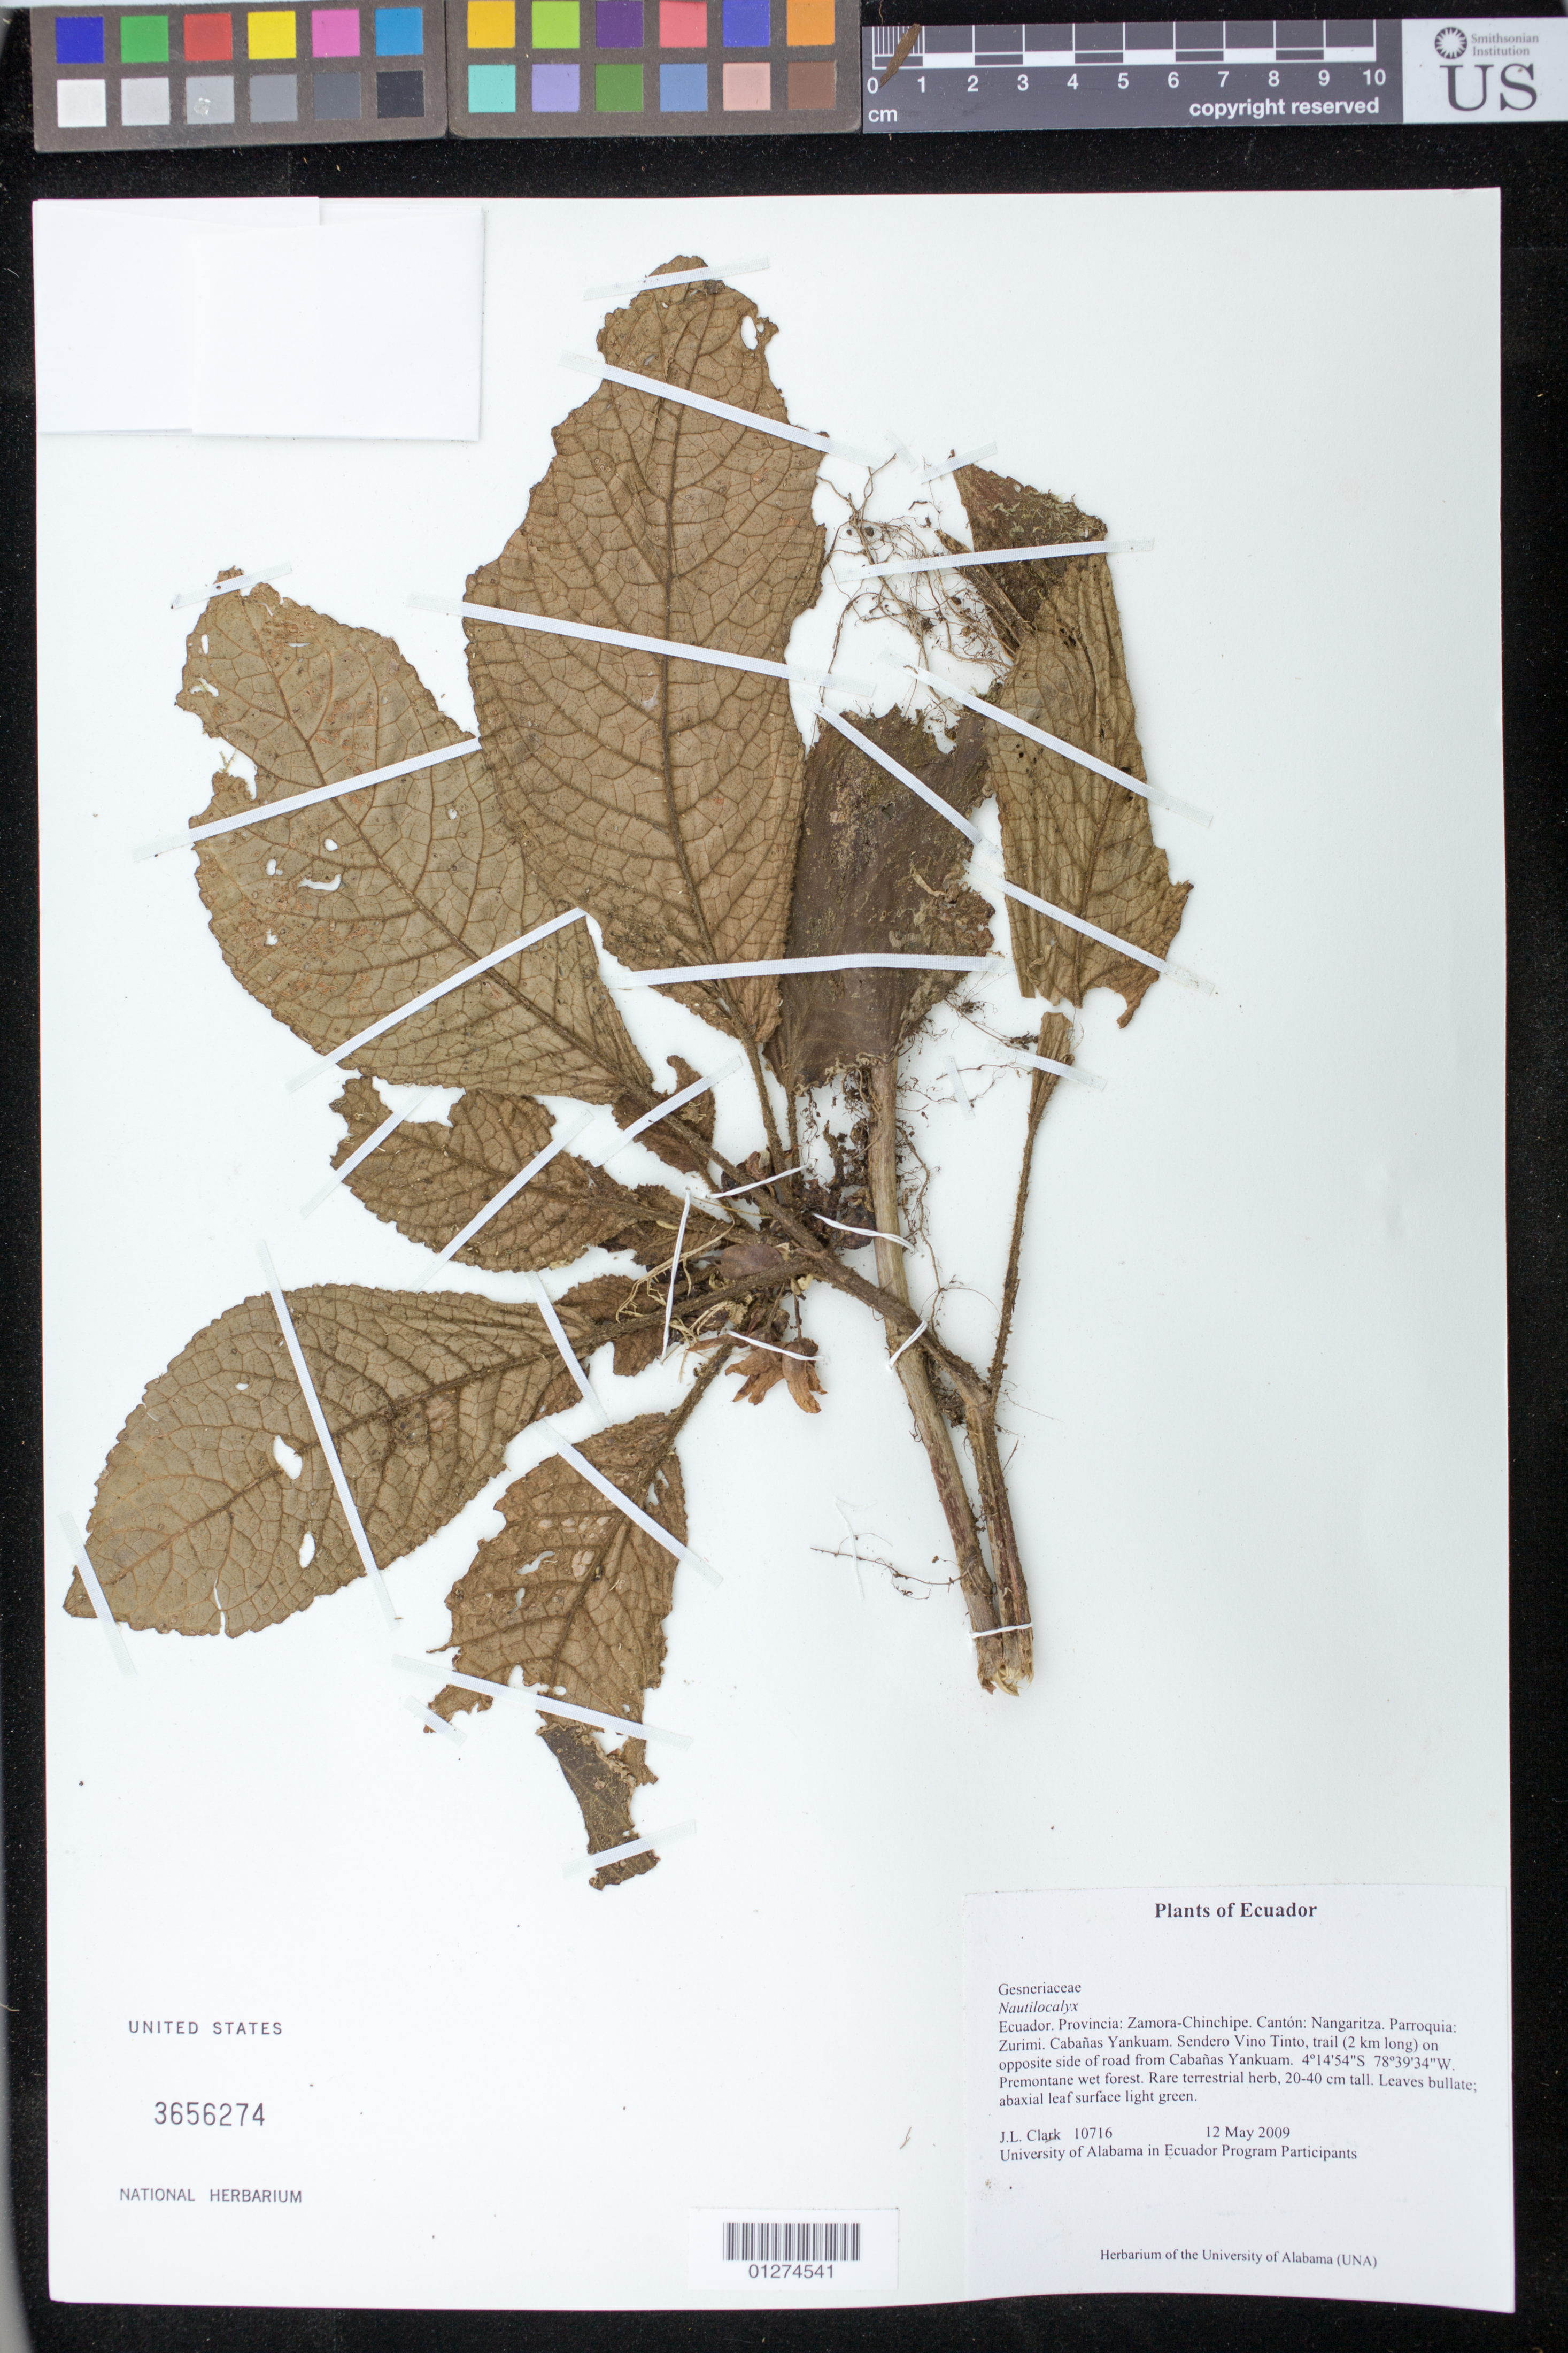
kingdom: Plantae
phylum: Tracheophyta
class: Magnoliopsida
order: Lamiales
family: Gesneriaceae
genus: Nautilocalyx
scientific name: Nautilocalyx sp.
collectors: J. L. Clark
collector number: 10716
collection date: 2009-05-12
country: Ecuador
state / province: Zamora-Chinchipe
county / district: Nangaritza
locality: Cabañas Yankuam. Sendero Vino Tinto, trail (2 km long) on opposite side of road from Cabañas Yankuam.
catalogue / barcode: US 3656274